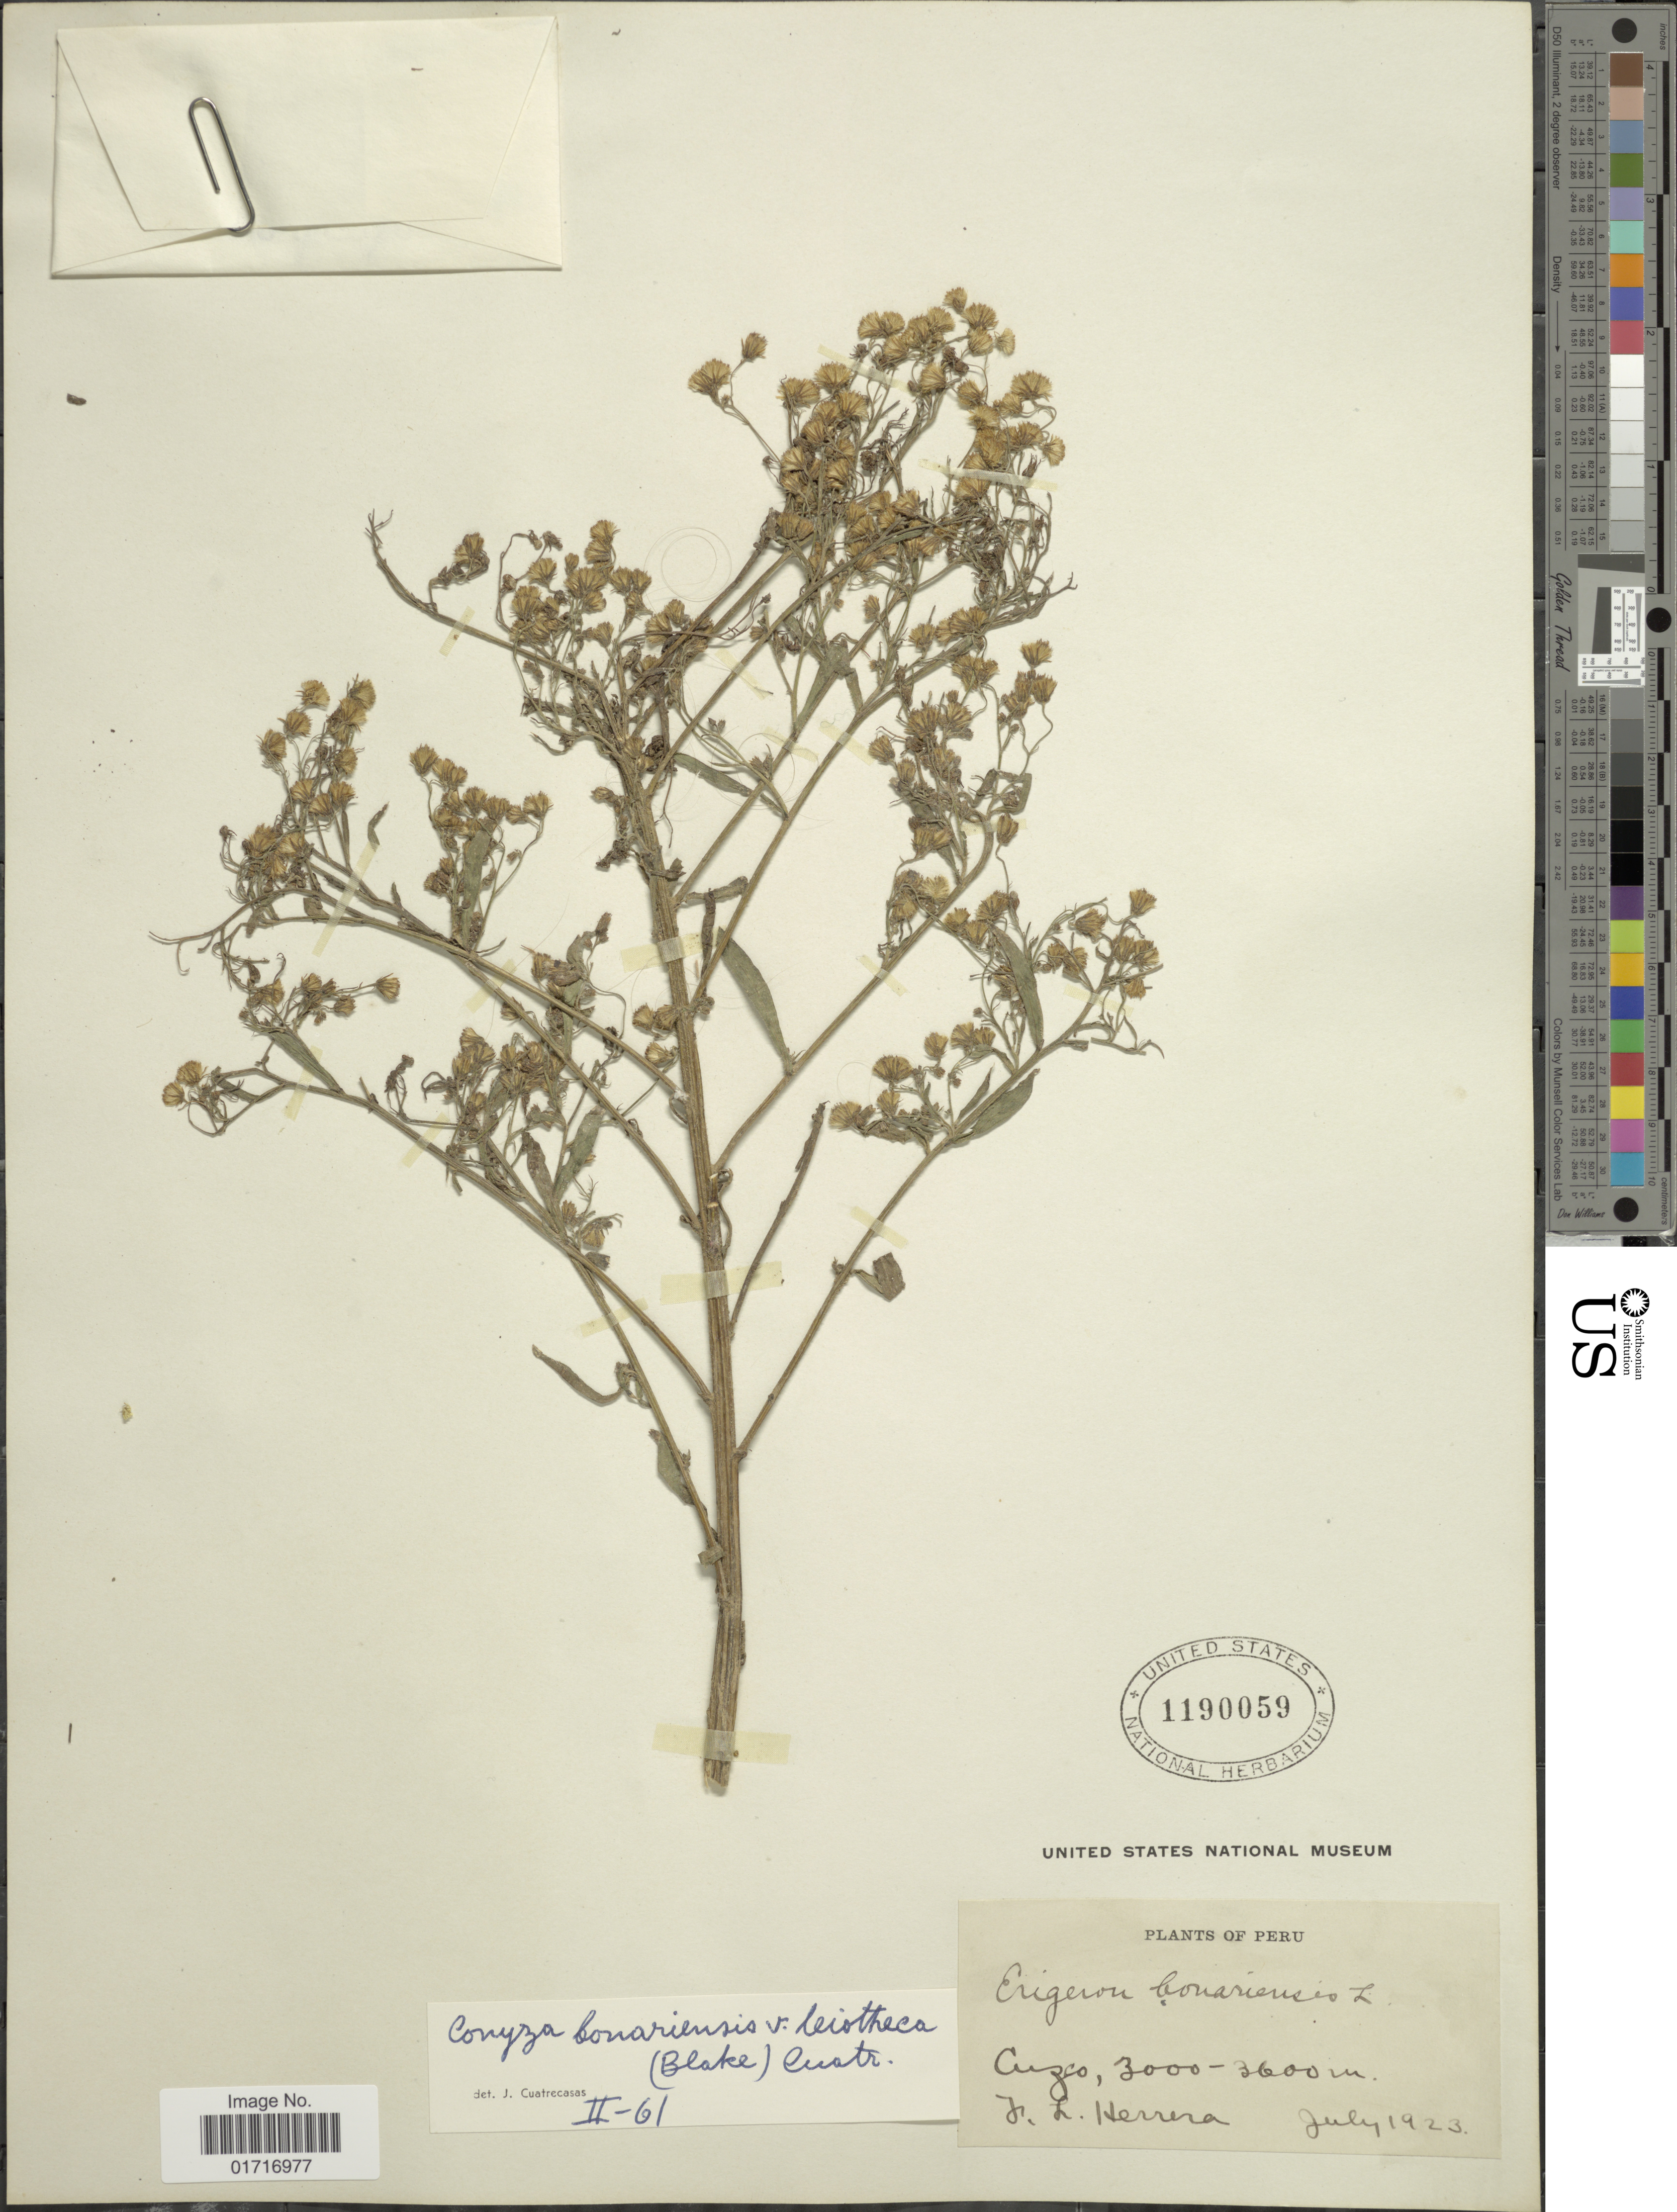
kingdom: Plantae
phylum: Tracheophyta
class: Magnoliopsida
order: Asterales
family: Asteraceae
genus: Conyza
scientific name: Conyza bonariensis var. leiotheca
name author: (S.F. Blake) Cuatrec.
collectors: F. L. Herrera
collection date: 1923-07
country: Peru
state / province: Cusco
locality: Cuzco.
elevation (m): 3000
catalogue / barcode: US 1190059